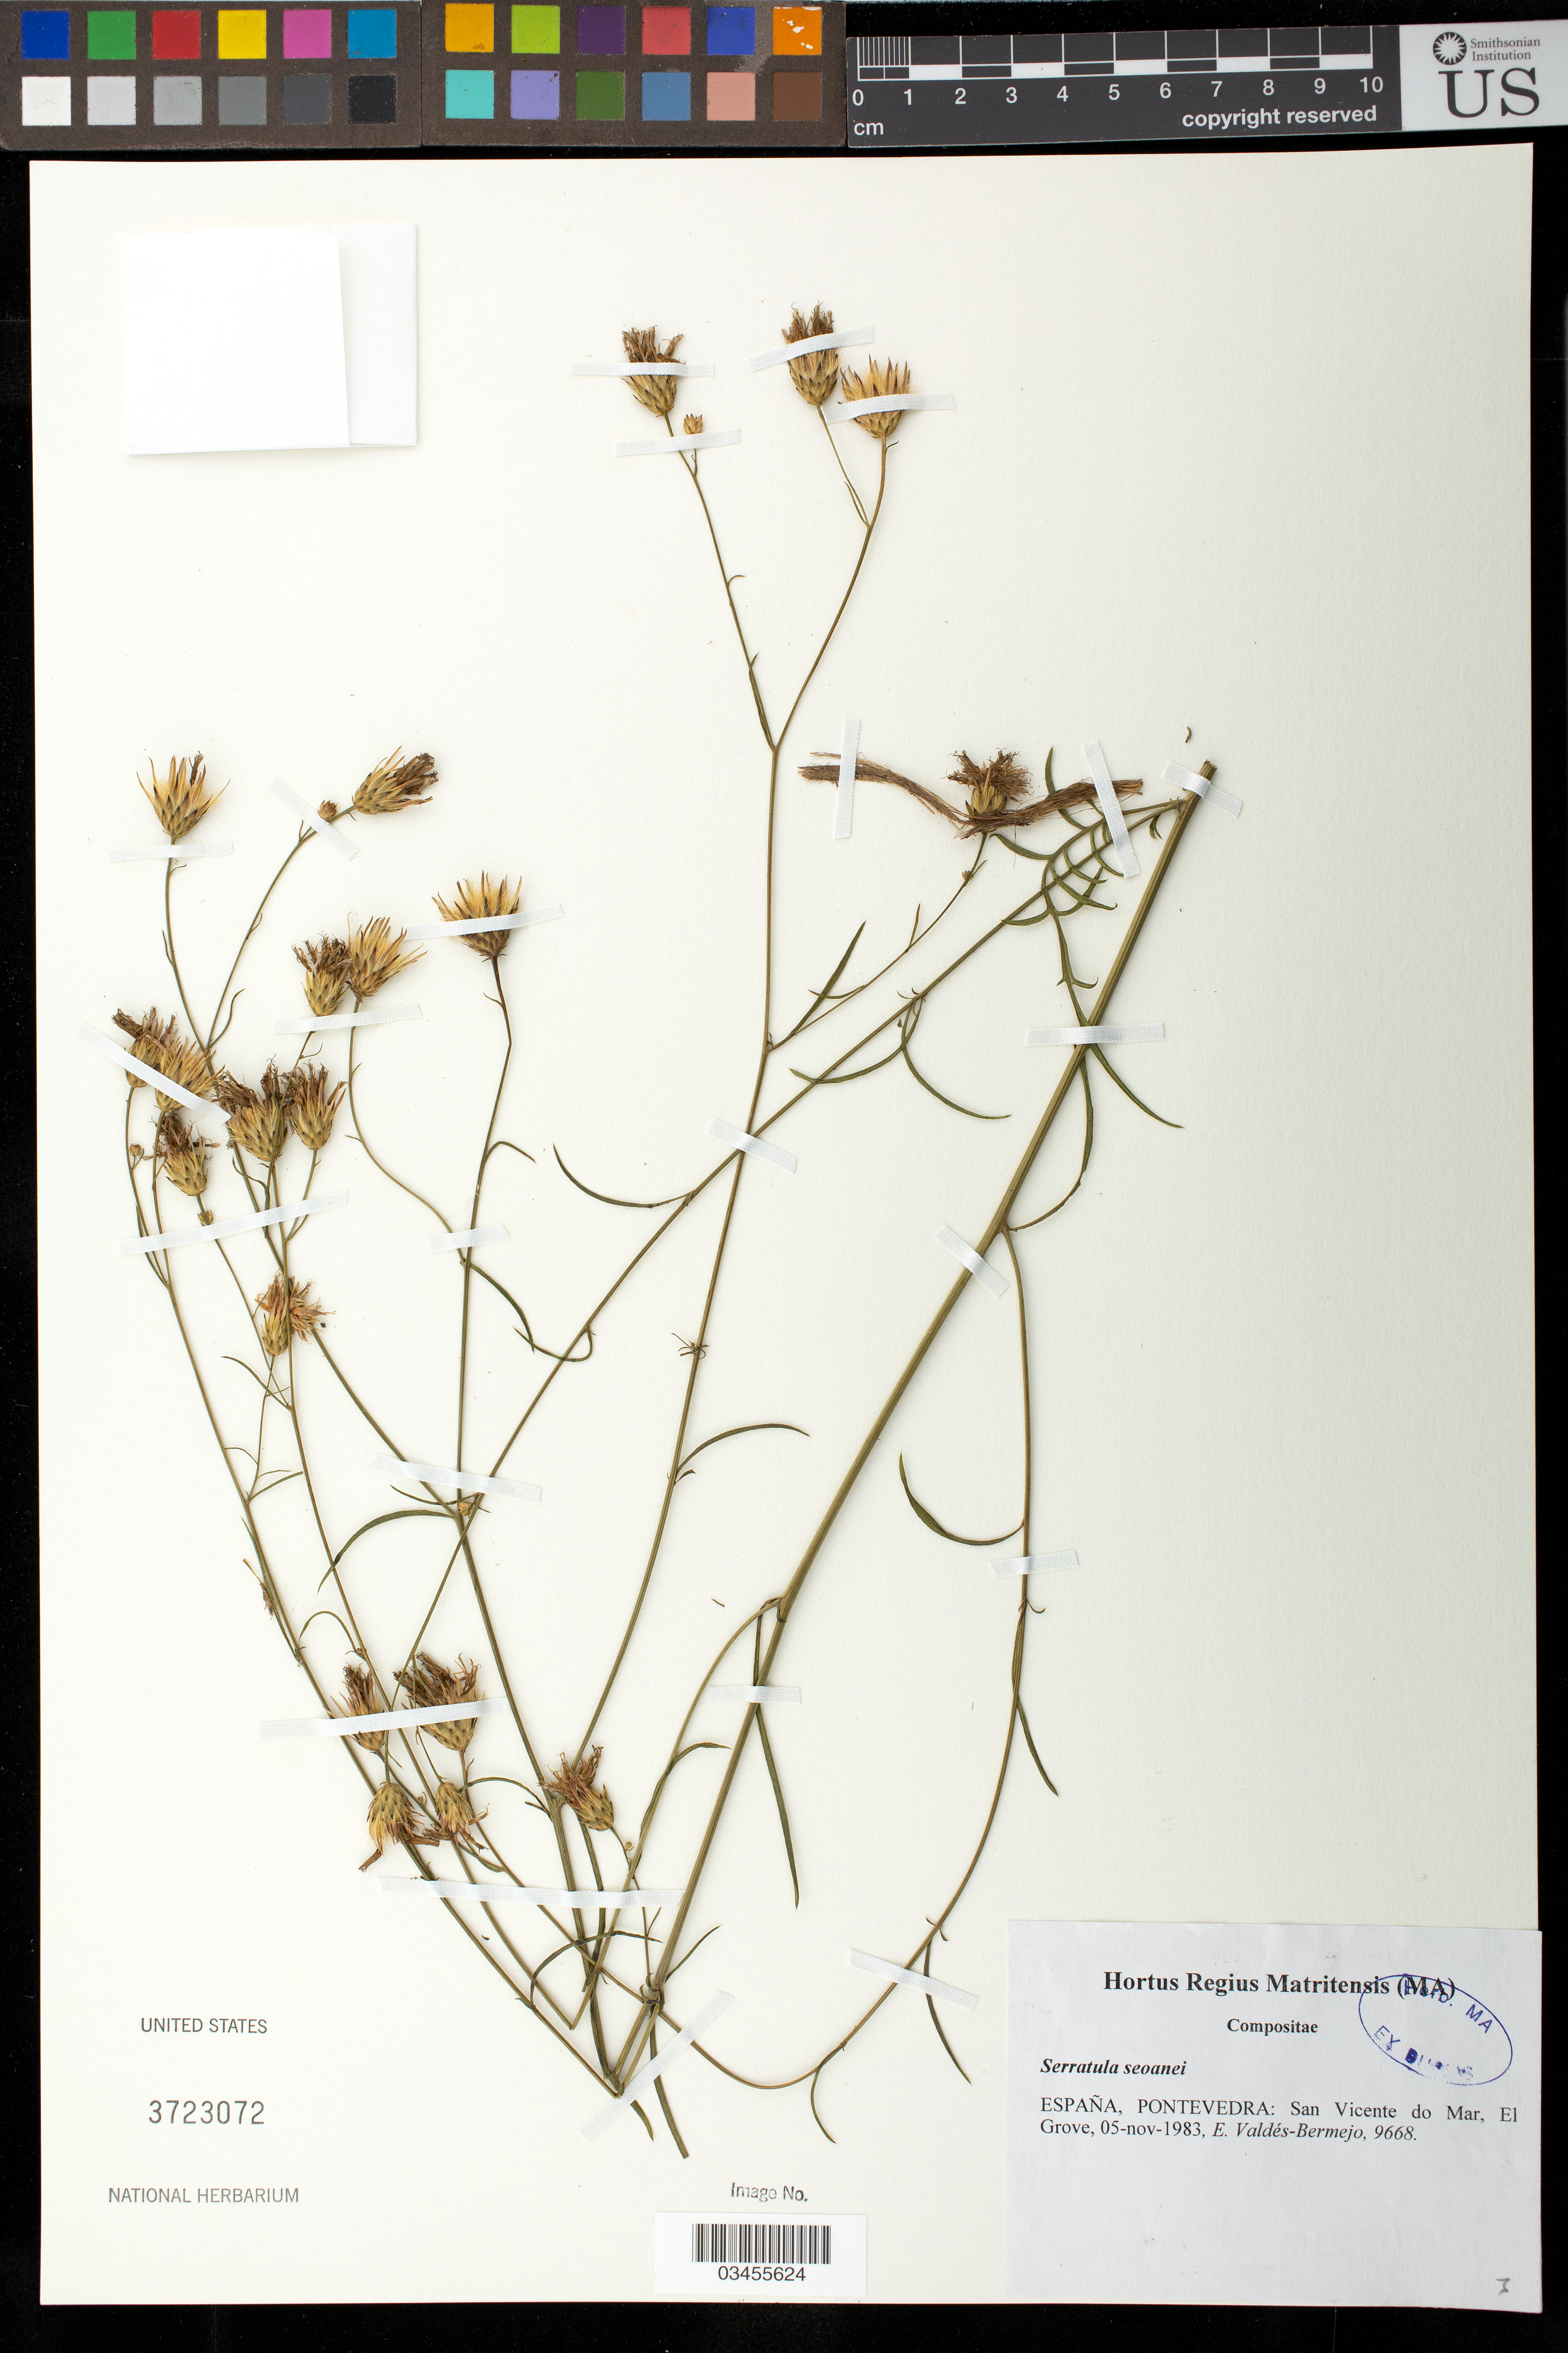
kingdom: Plantae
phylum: Tracheophyta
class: Magnoliopsida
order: Asterales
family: Asteraceae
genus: Serratula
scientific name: Serratula tinctoria subsp. seoanei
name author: (Willk.) M. Laínz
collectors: E. Valdes-Bermejo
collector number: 9668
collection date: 1983-11-05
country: Spain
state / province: Galicia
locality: Pontevedra: San Vicente do Mar. El Grove.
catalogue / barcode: US 3723072